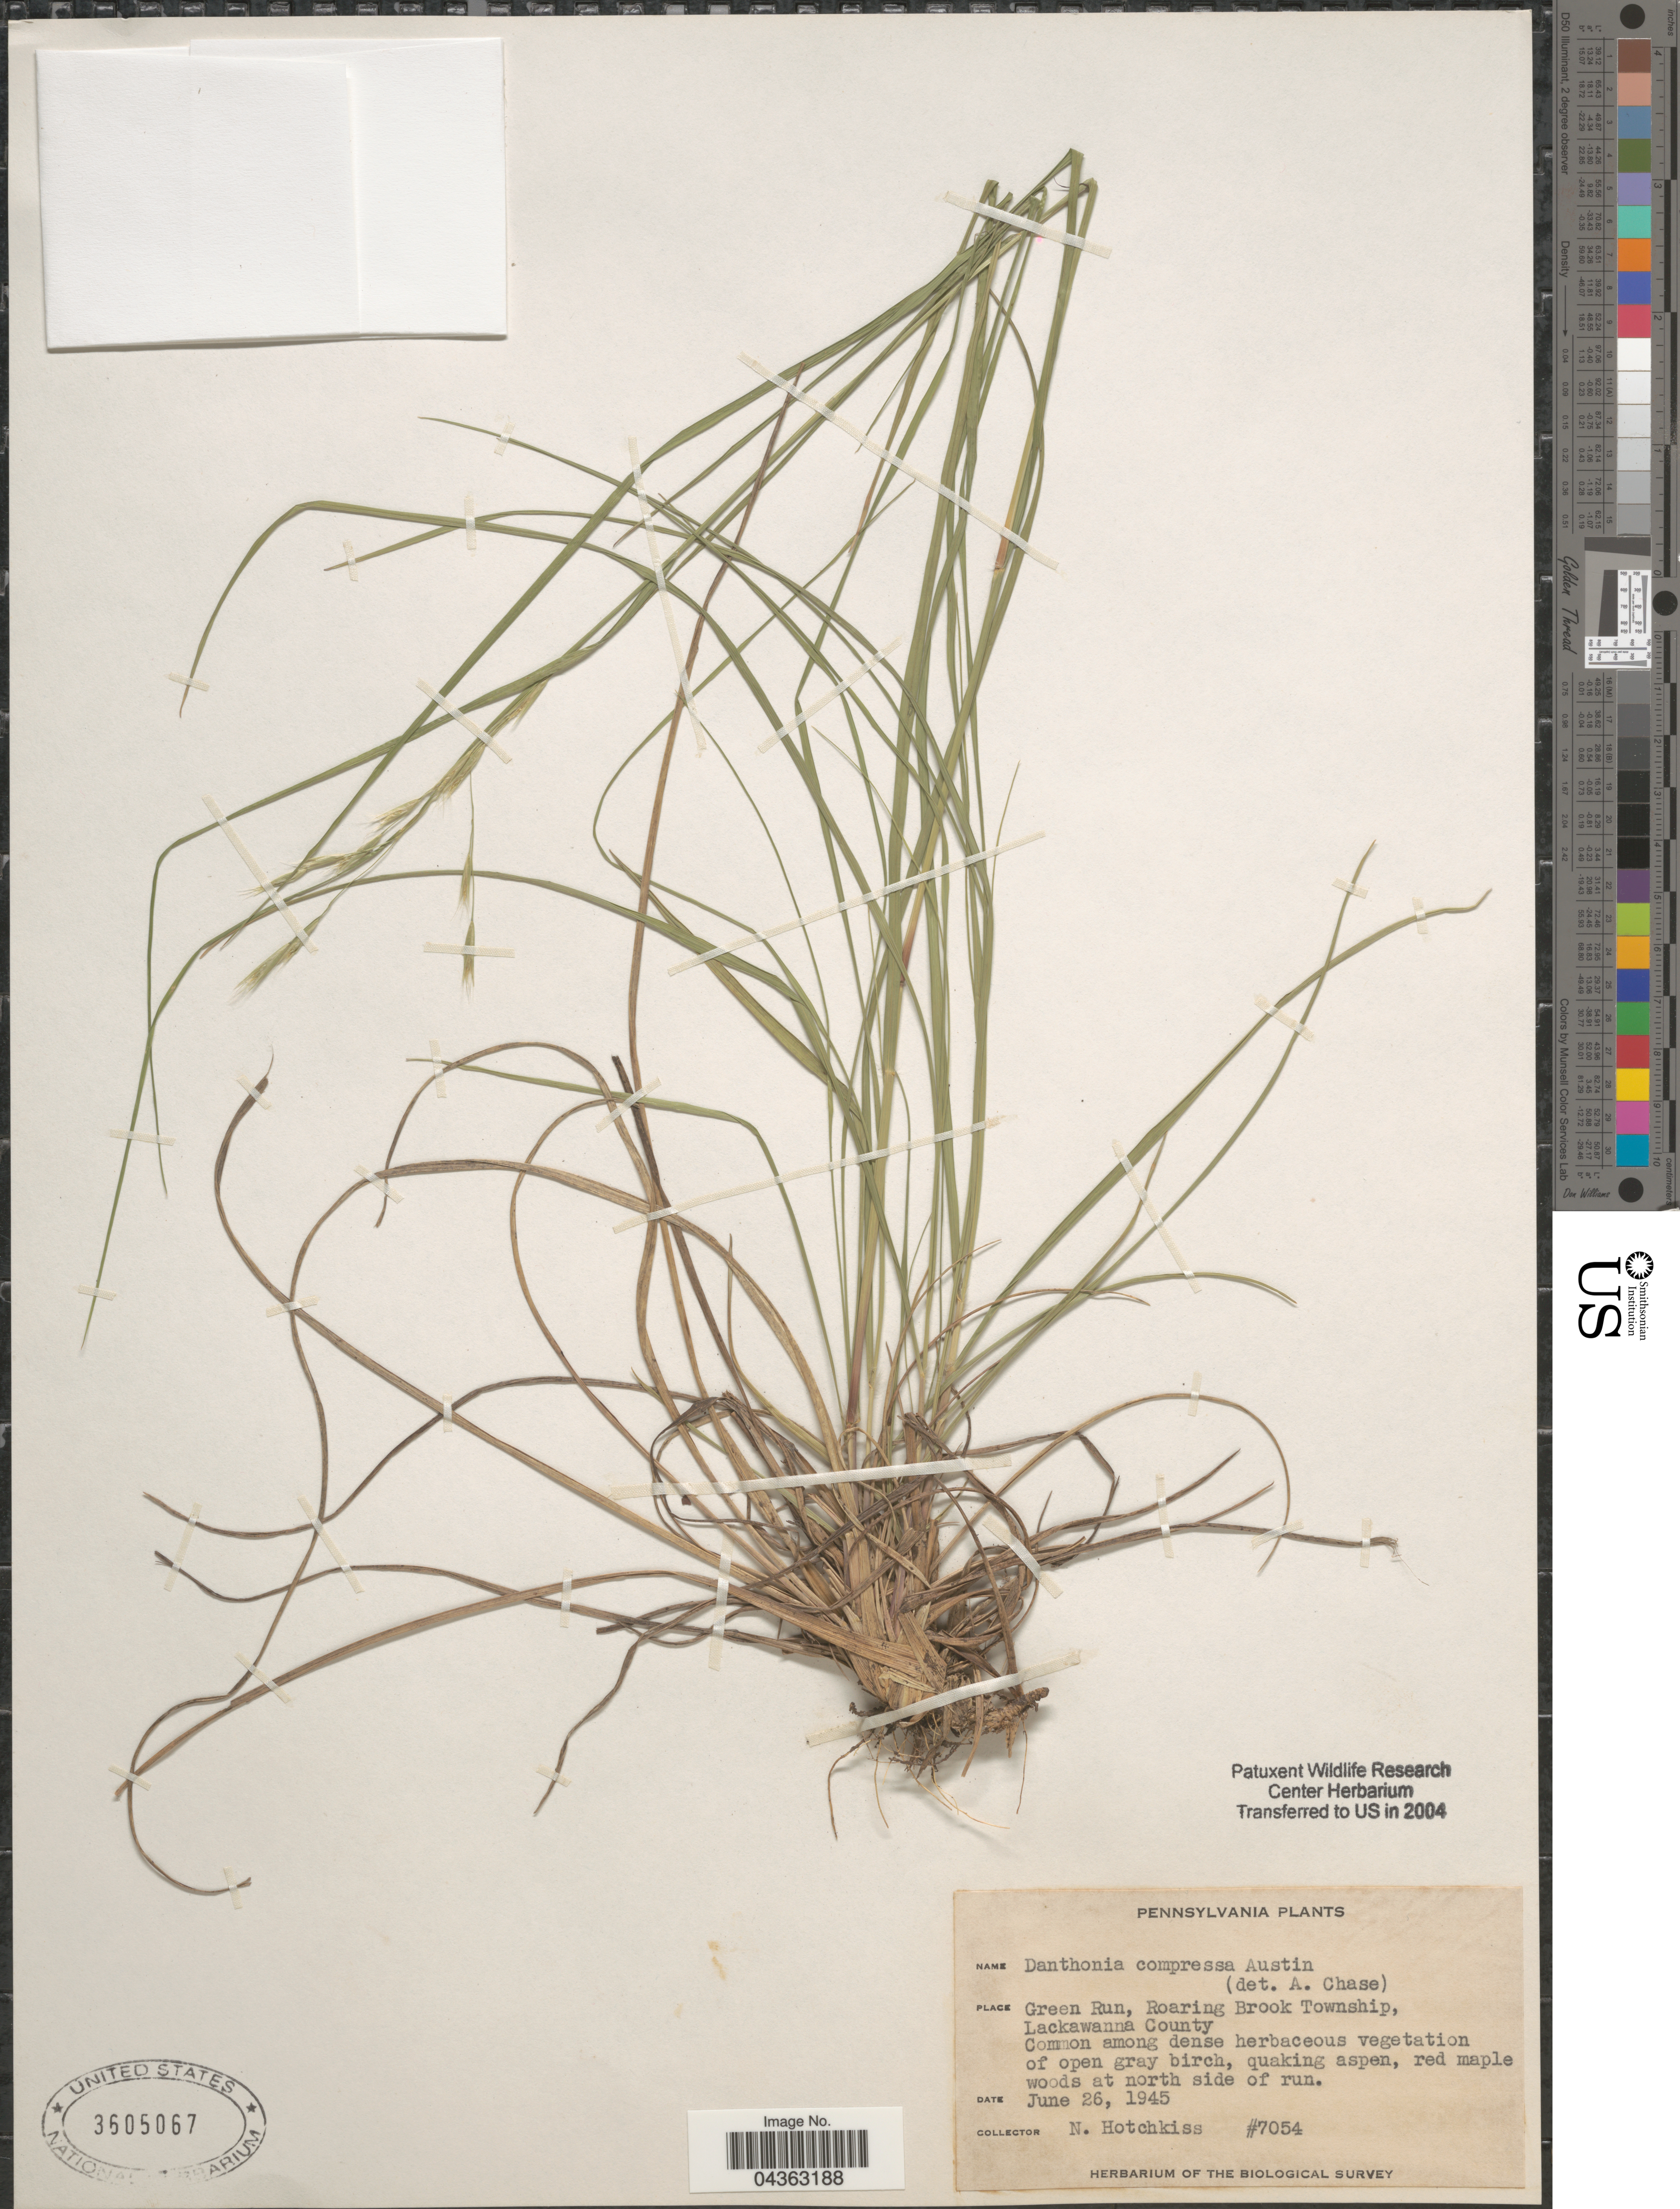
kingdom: Plantae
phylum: Tracheophyta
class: Liliopsida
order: Poales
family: Poaceae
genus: Danthonia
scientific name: Danthonia compressa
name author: Austin in F. Peck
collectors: N. Hotchkiss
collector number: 7054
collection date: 1945-06-26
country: United States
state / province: Pennsylvania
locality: Green Run, Roaring Brook Township, Lackawanna County. Woods at north side of run. The Biological Survey.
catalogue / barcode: US 3605067